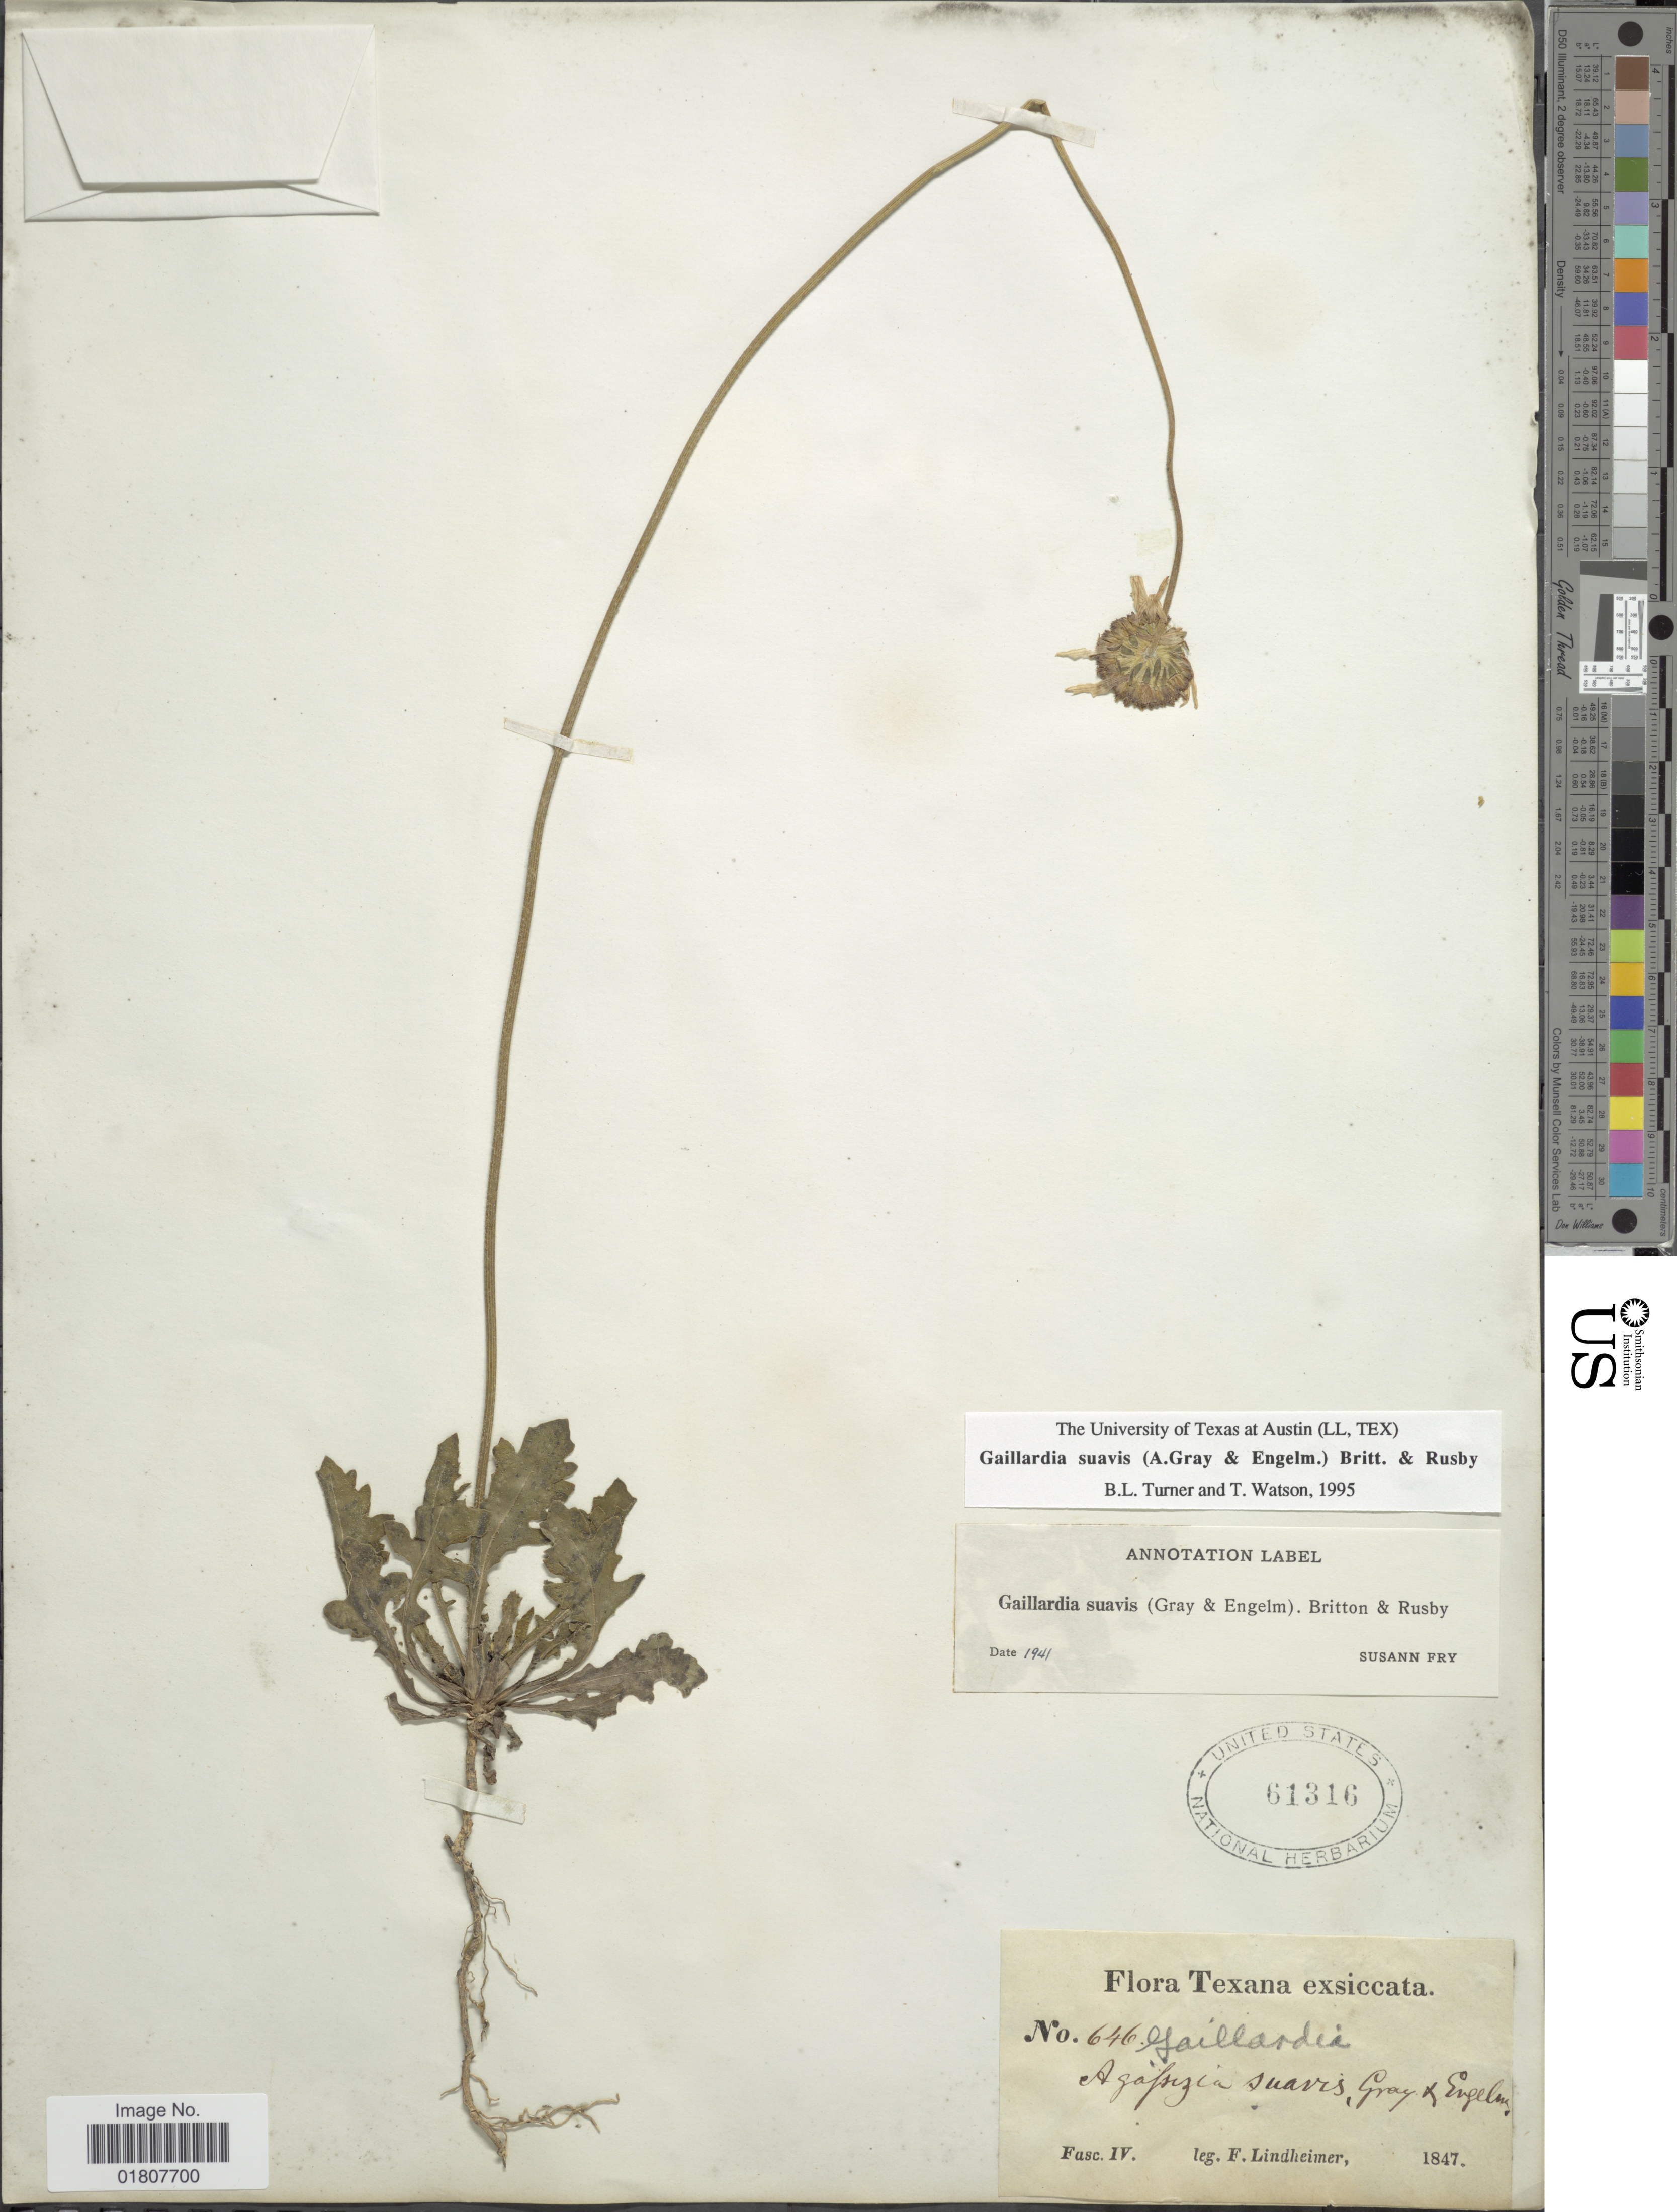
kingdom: Plantae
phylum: Tracheophyta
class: Magnoliopsida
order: Asterales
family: Asteraceae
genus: Gaillardia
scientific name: Gaillardia suavis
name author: (A. Gray & Engelm.) Britton & Rusby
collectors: F. Lindheimer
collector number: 646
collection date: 1847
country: United States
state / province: Texas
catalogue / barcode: US 61316